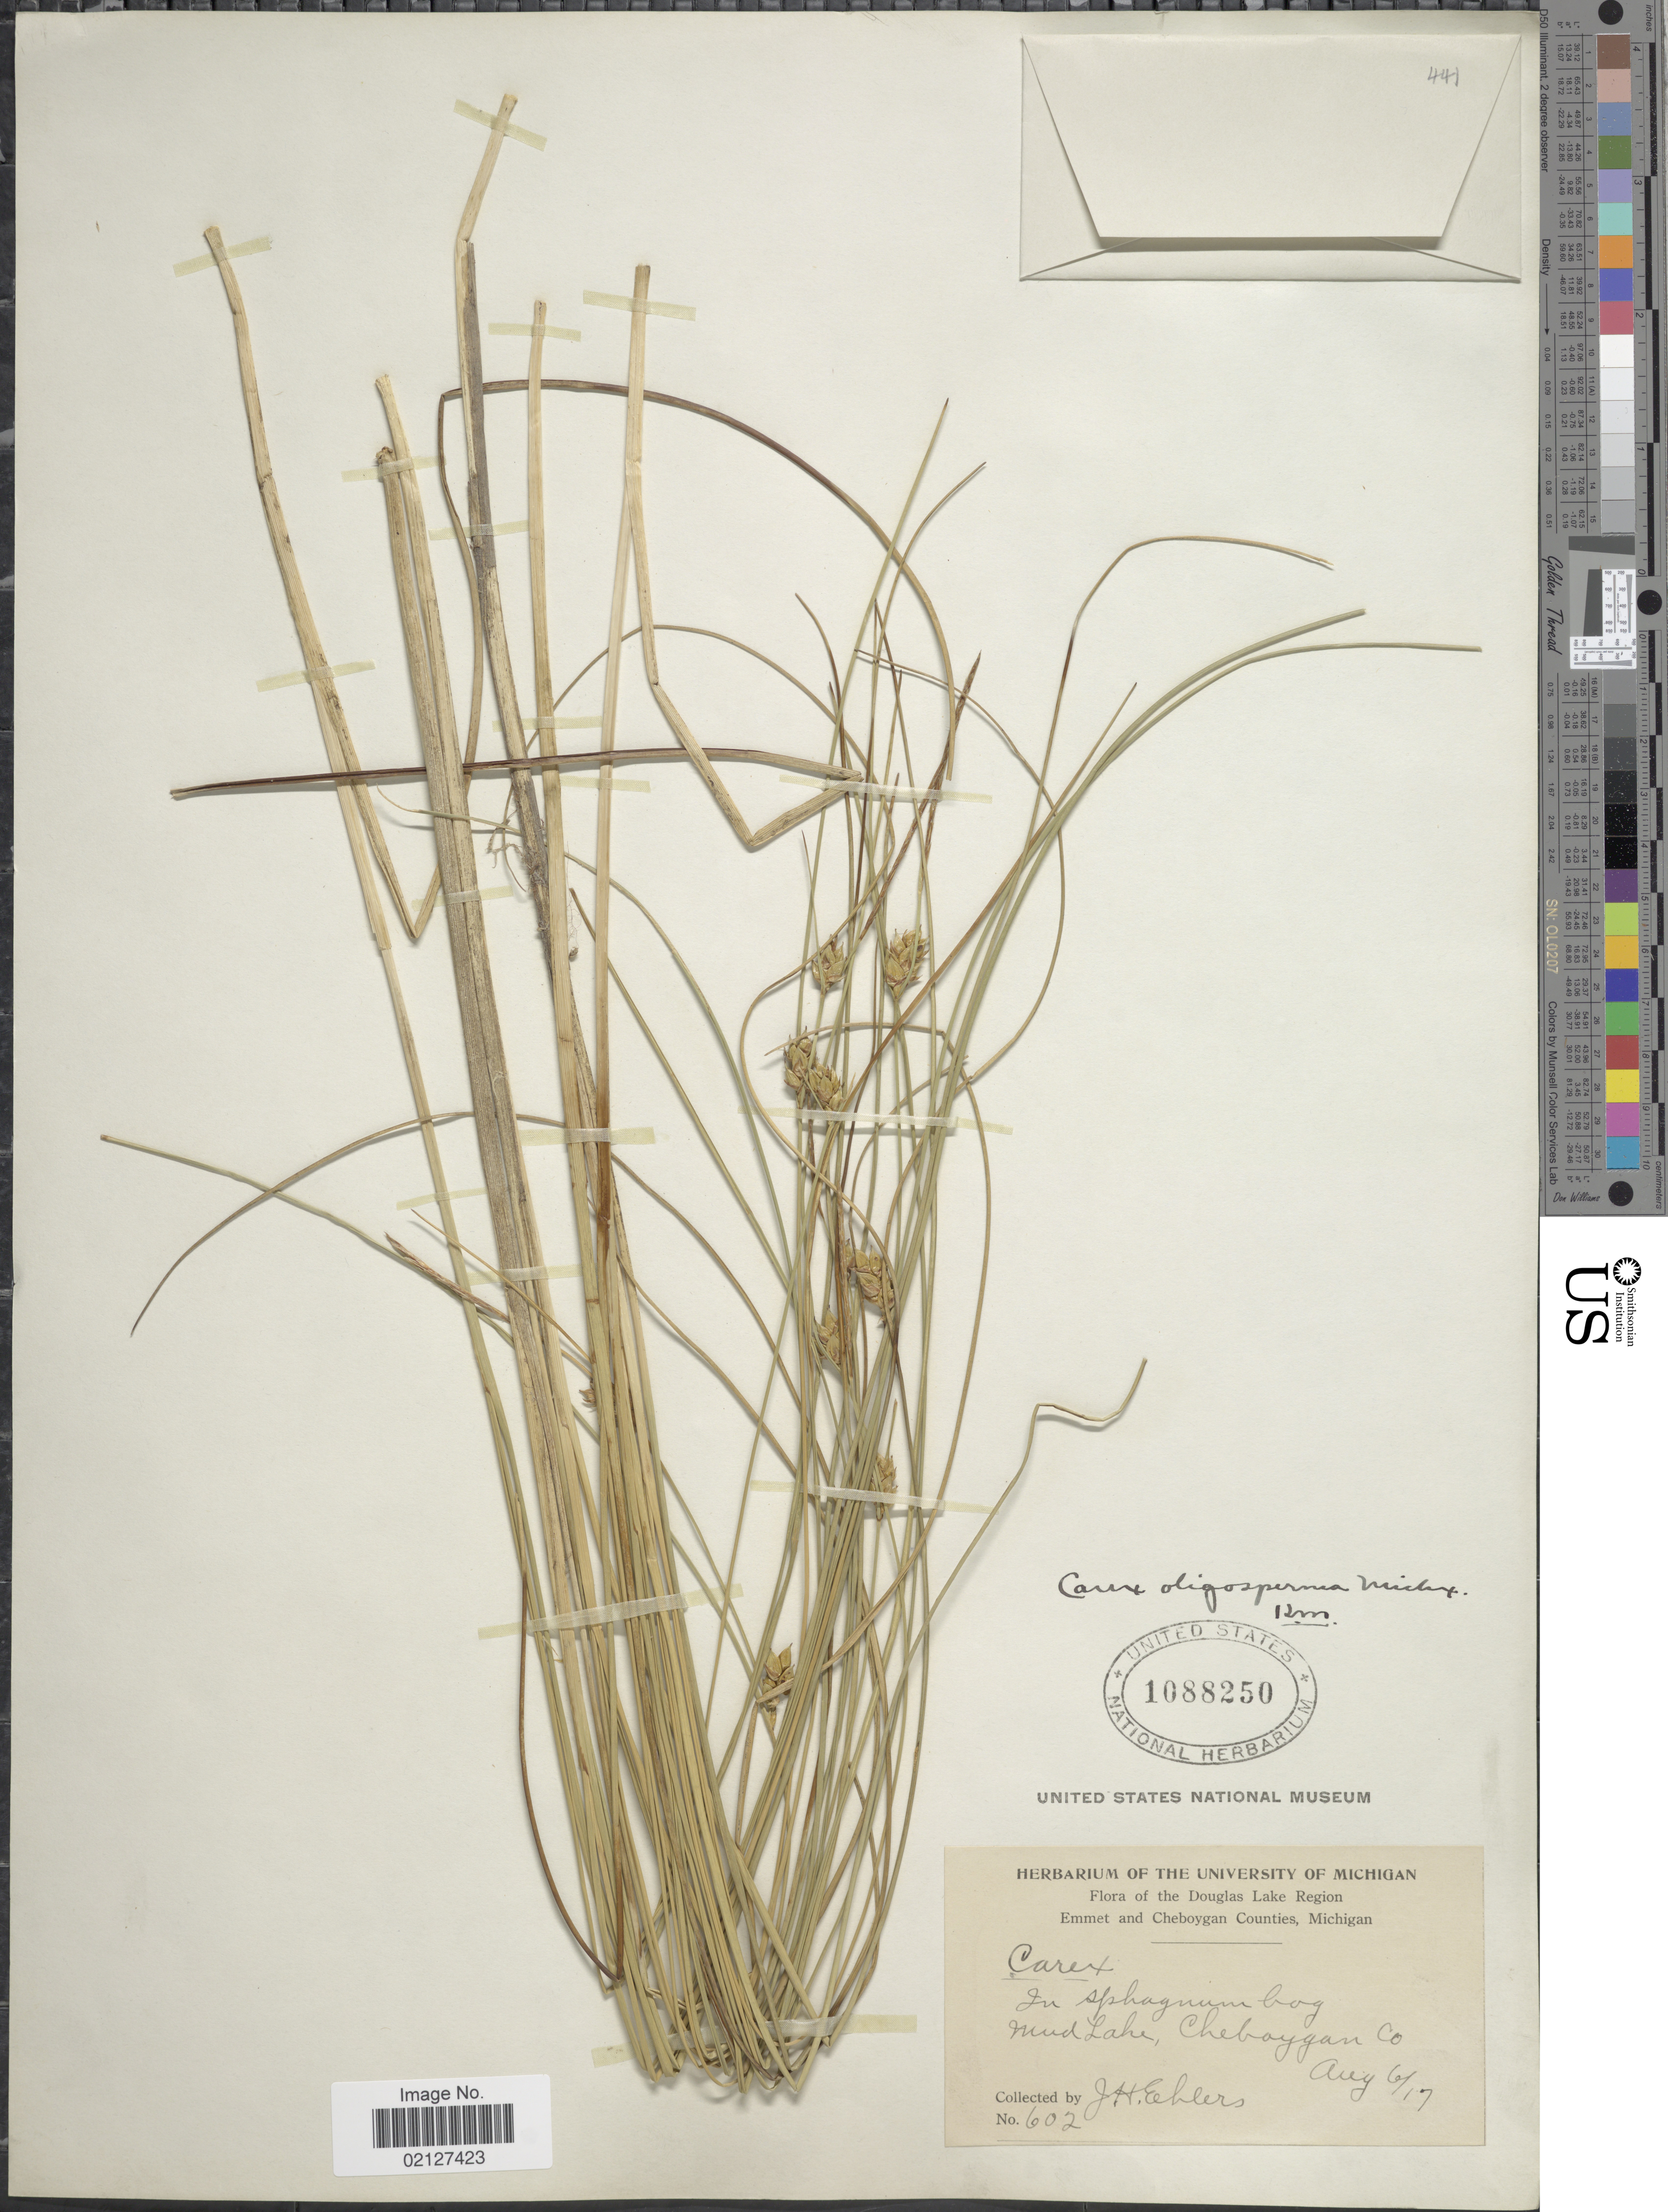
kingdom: Plantae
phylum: Tracheophyta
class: Liliopsida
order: Poales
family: Cyperaceae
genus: Carex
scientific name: Carex oligosperma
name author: Michx.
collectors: J. H. Ehlers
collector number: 602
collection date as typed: Transcribed d/m/y: 6/8/17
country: United States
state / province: Michigan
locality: Douglas Lake Region, Emmet and Cheoygan Counties, Mudlake, Cheboygan Co.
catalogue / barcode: US 1088250